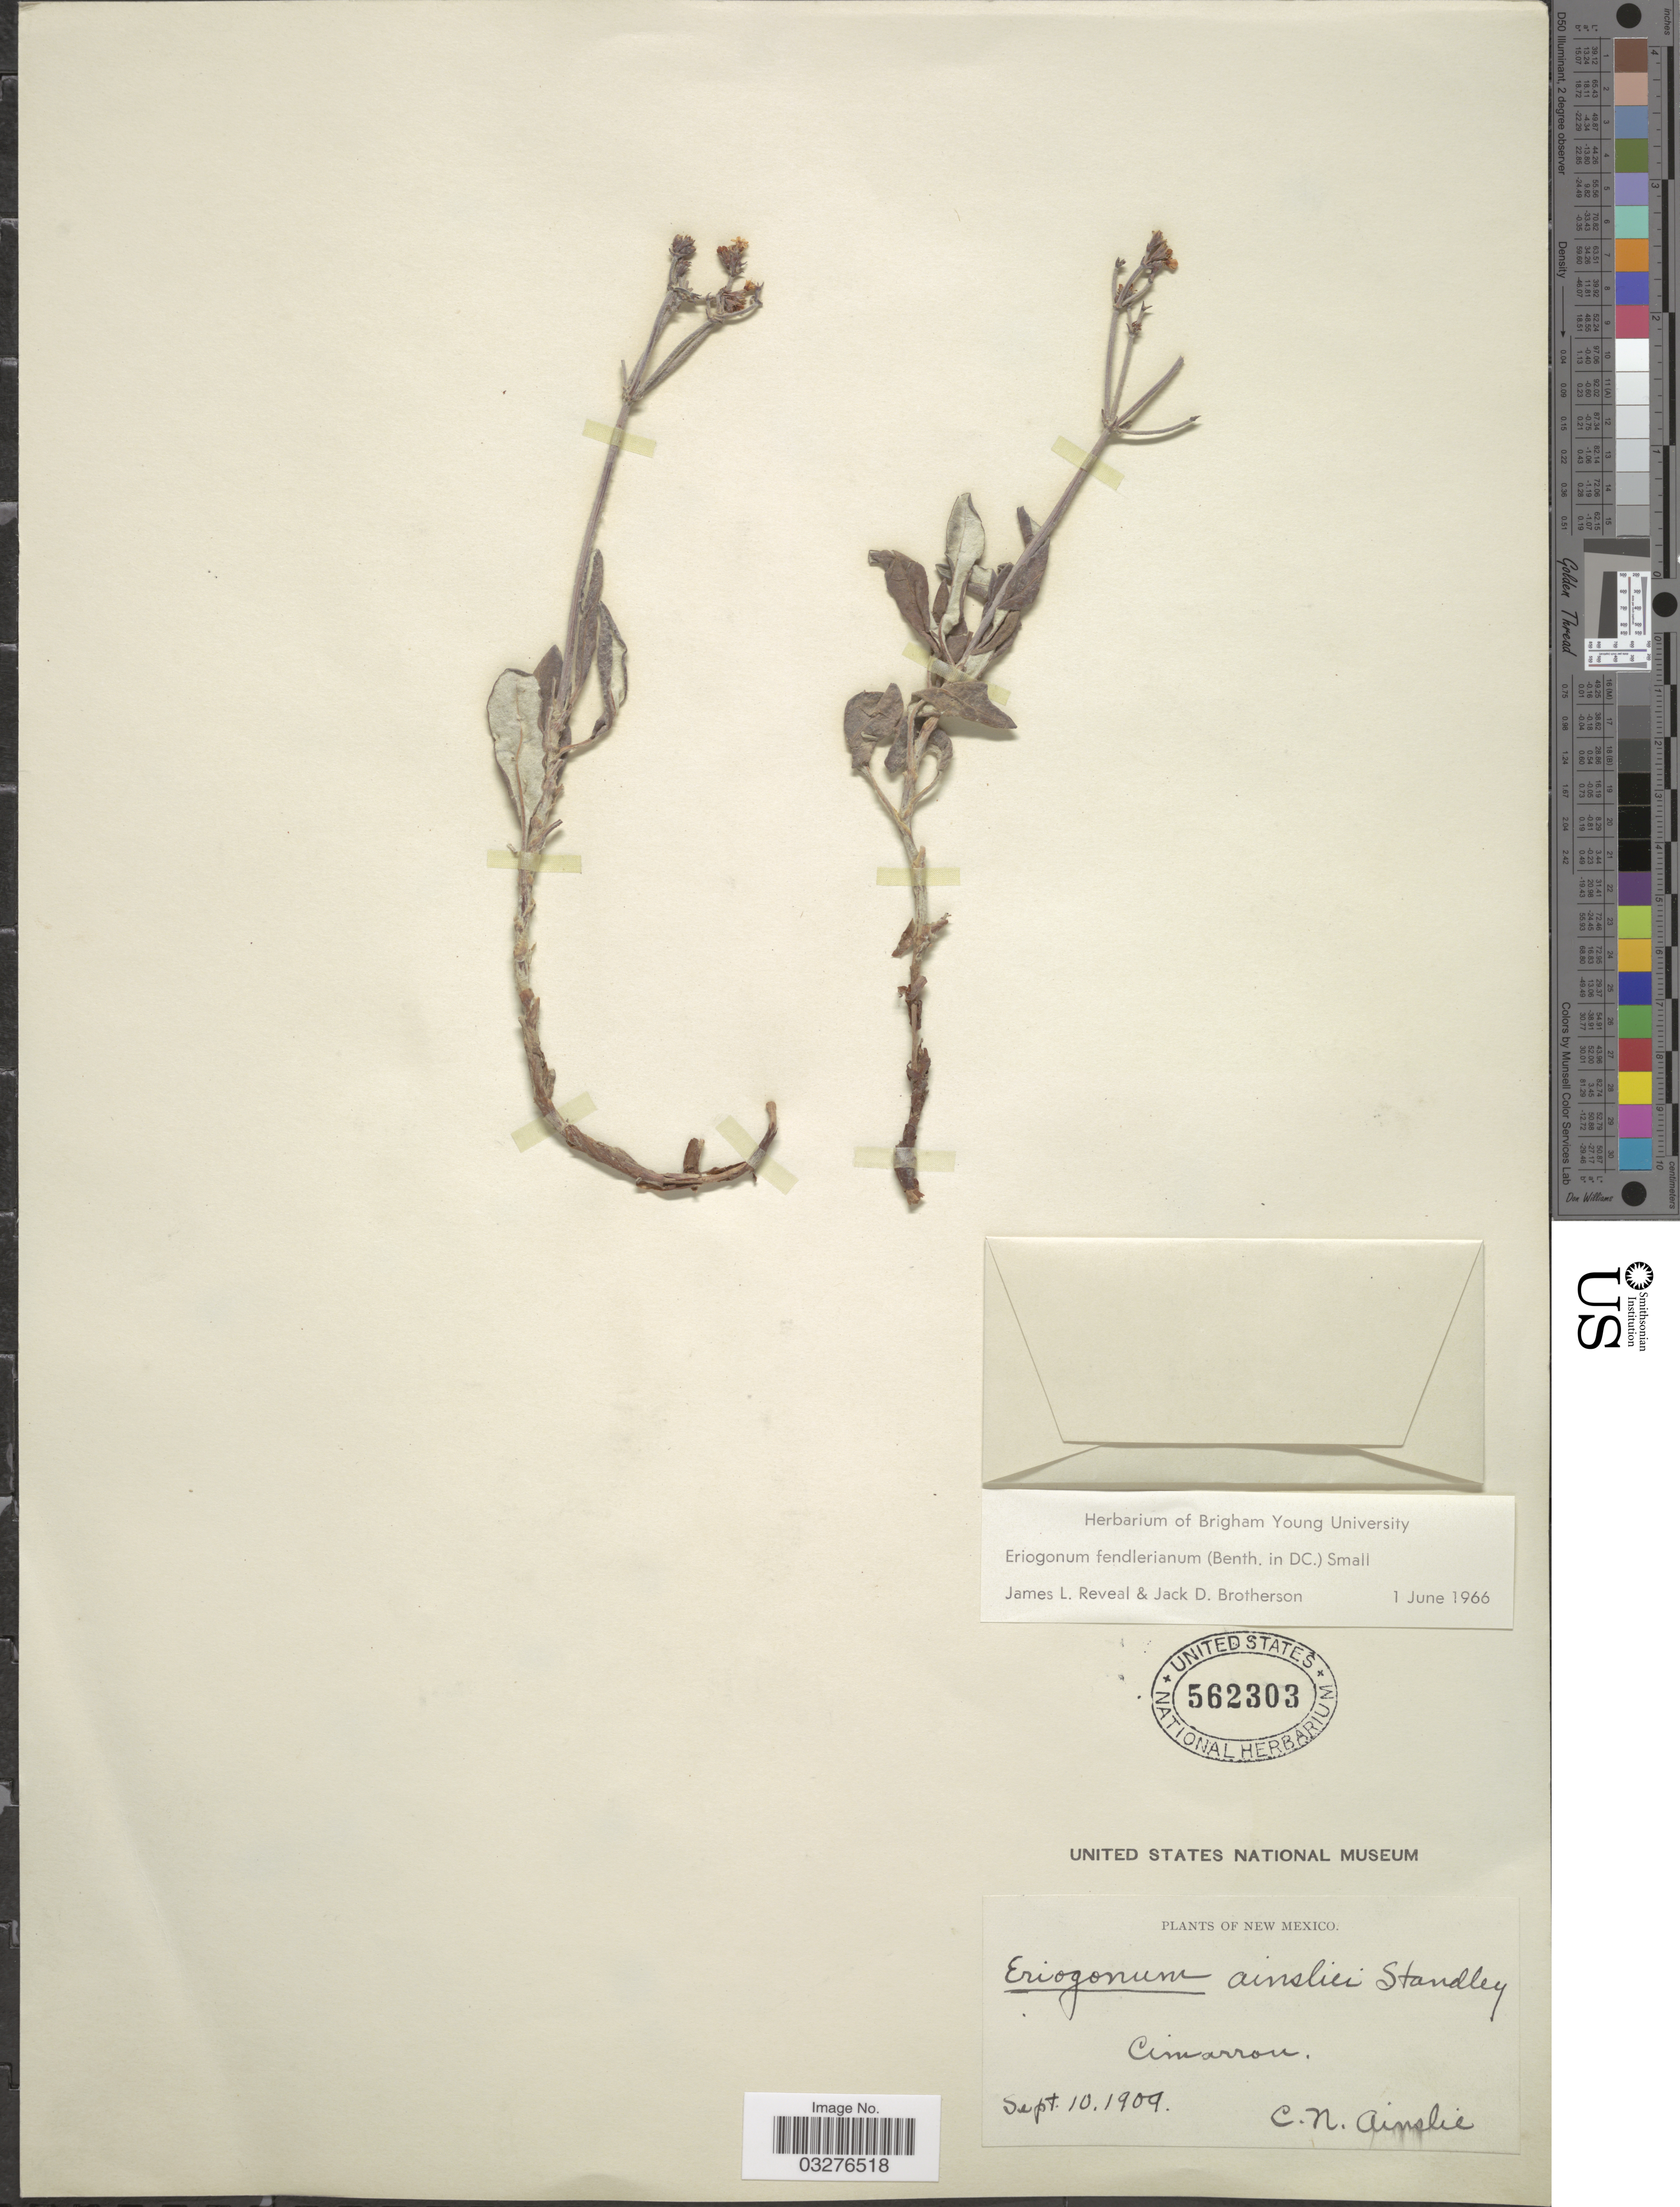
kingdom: Plantae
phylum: Tracheophyta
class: Magnoliopsida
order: Caryophyllales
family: Polygonaceae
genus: Eriogonum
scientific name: Eriogonum fendlerianum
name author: (Benth.) Small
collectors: C. N. Ainslee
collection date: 1909-09-10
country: United States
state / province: New Mexico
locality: Cimarron.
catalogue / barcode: US 562303